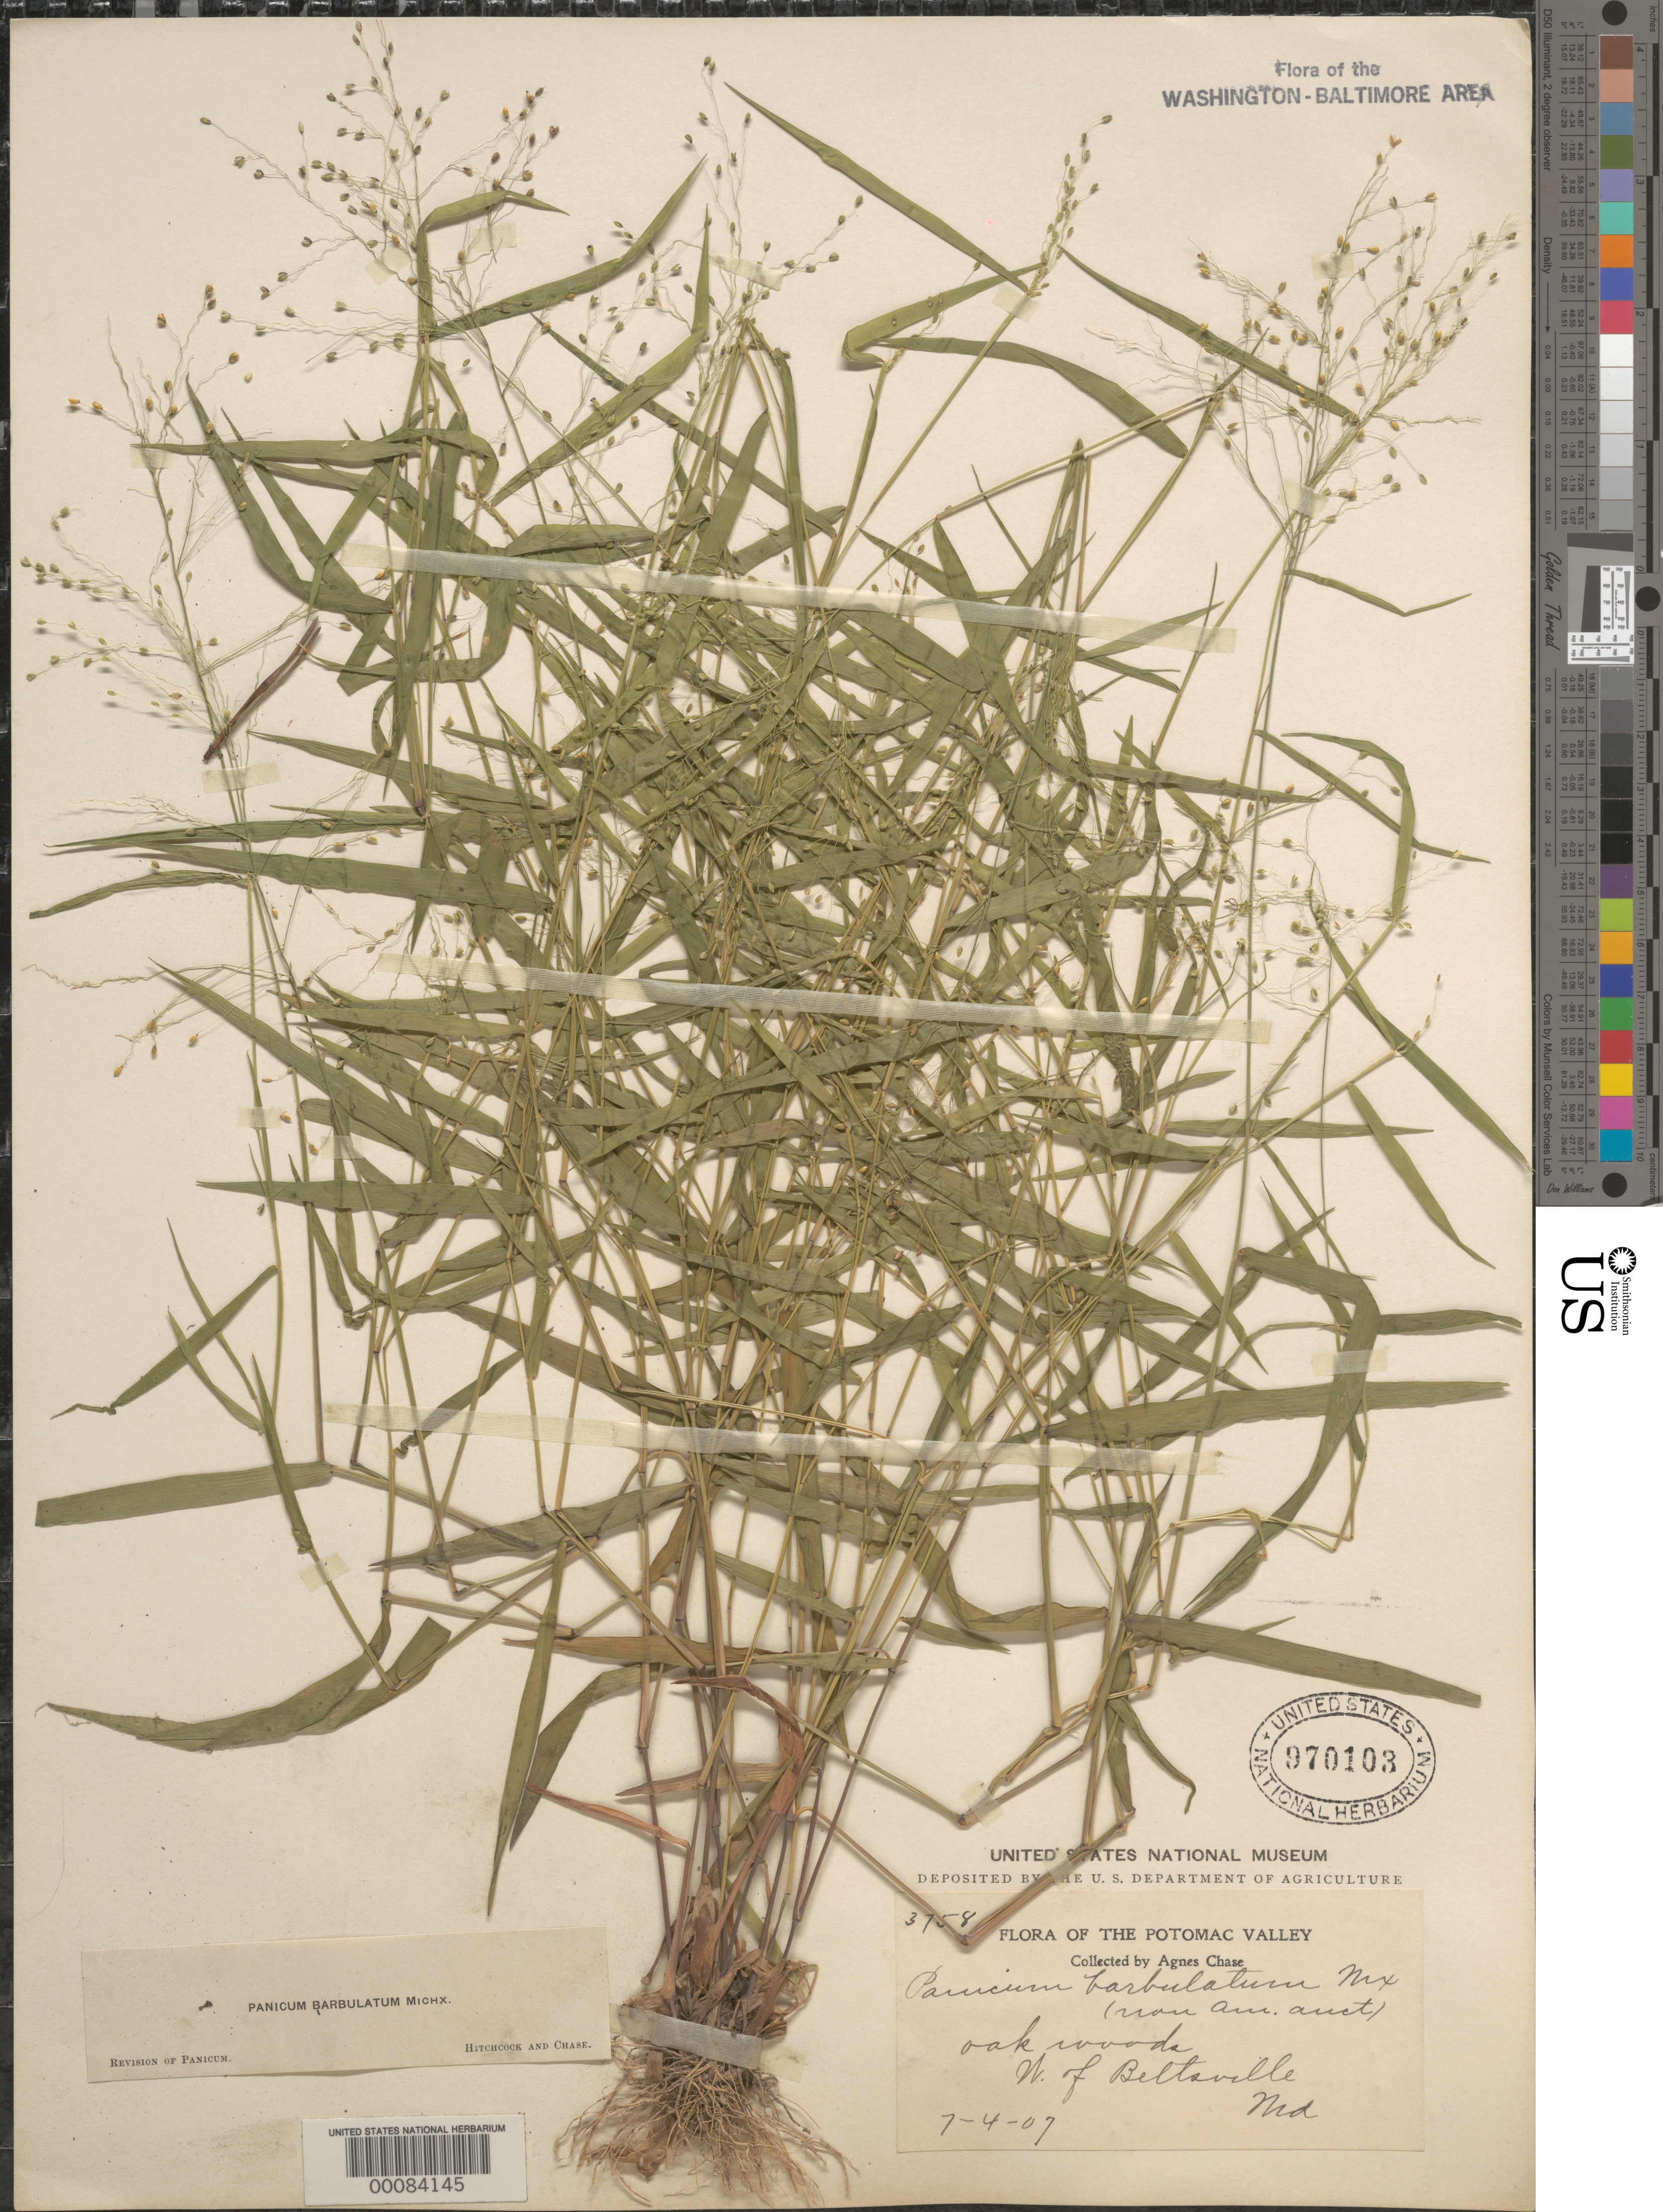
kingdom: Plantae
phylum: Tracheophyta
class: Liliopsida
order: Poales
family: Poaceae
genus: Dichanthelium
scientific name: Dichanthelium dichotomum var. dichotomum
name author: (L.) Gould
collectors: A. Chase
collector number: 3758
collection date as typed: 04 Jul 1907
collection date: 1907-07-04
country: United States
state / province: Maryland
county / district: Prince George's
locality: West of Beltsville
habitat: Oak woods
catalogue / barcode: US 970103